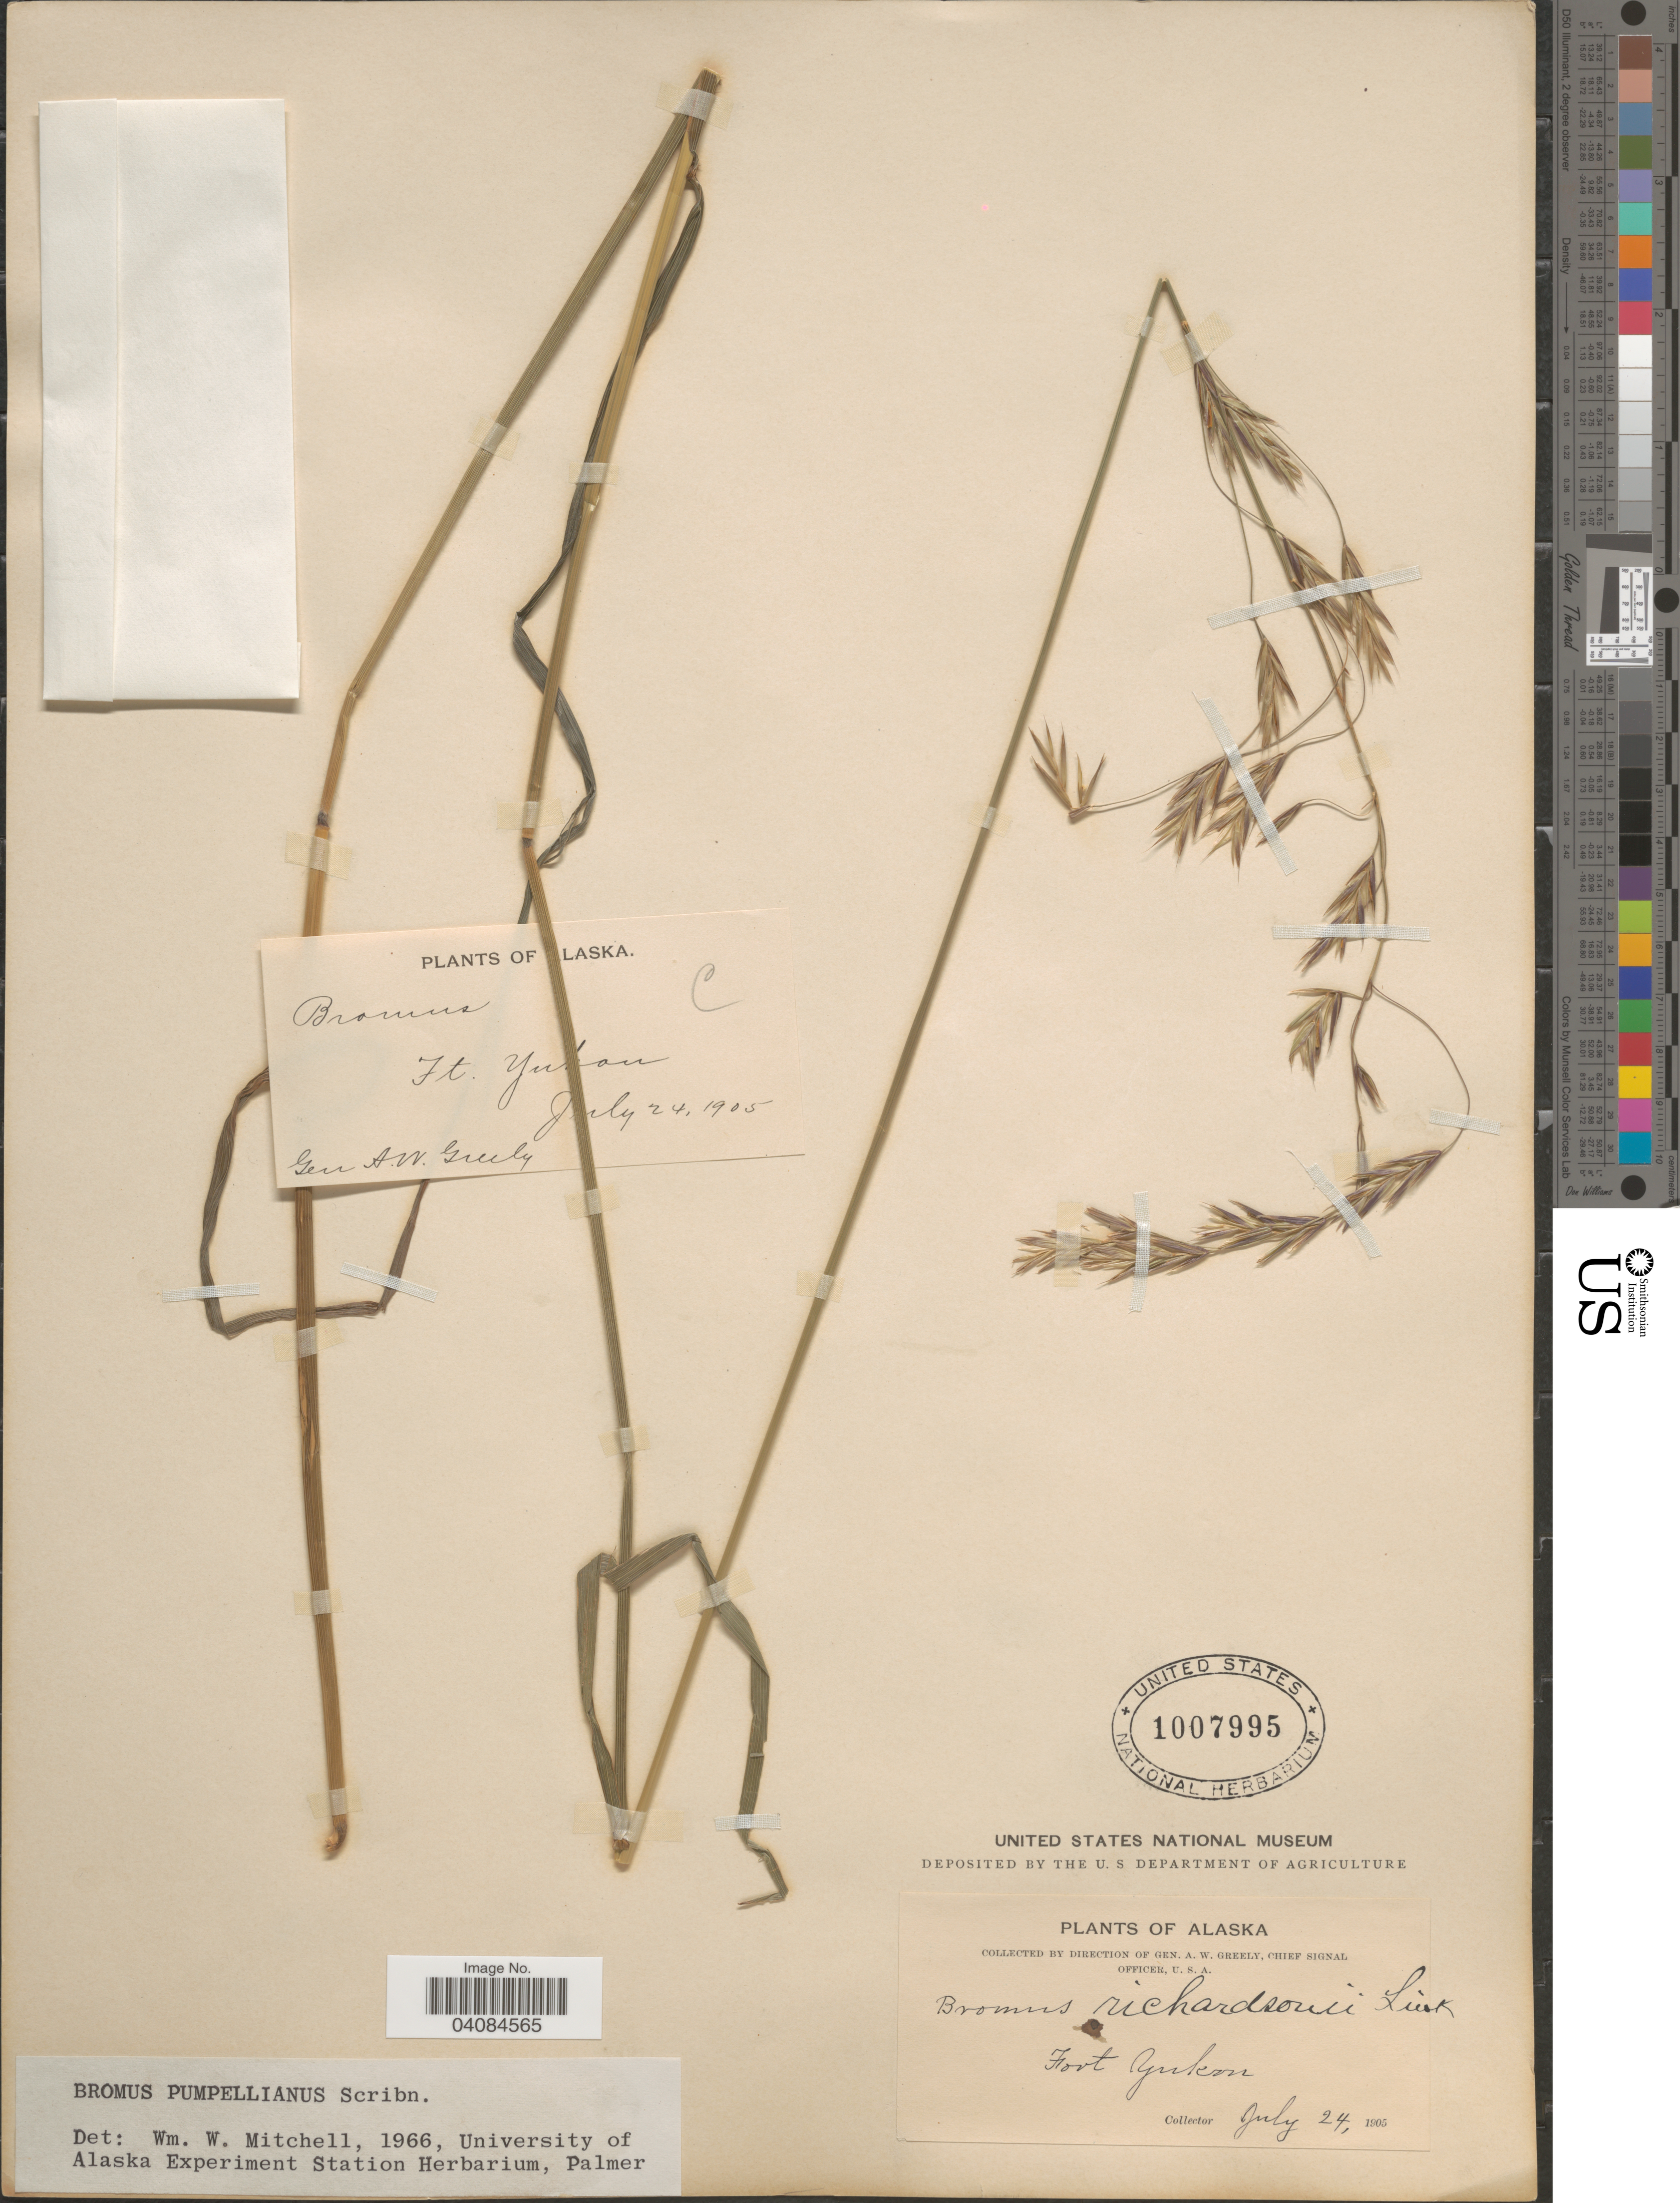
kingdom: Plantae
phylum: Tracheophyta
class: Liliopsida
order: Poales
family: Poaceae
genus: Bromus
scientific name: Bromus pumpellianus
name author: Scribn.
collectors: A. Greely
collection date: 1905-07-24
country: United States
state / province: Alaska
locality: Fort Yukon.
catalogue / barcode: US 1007995